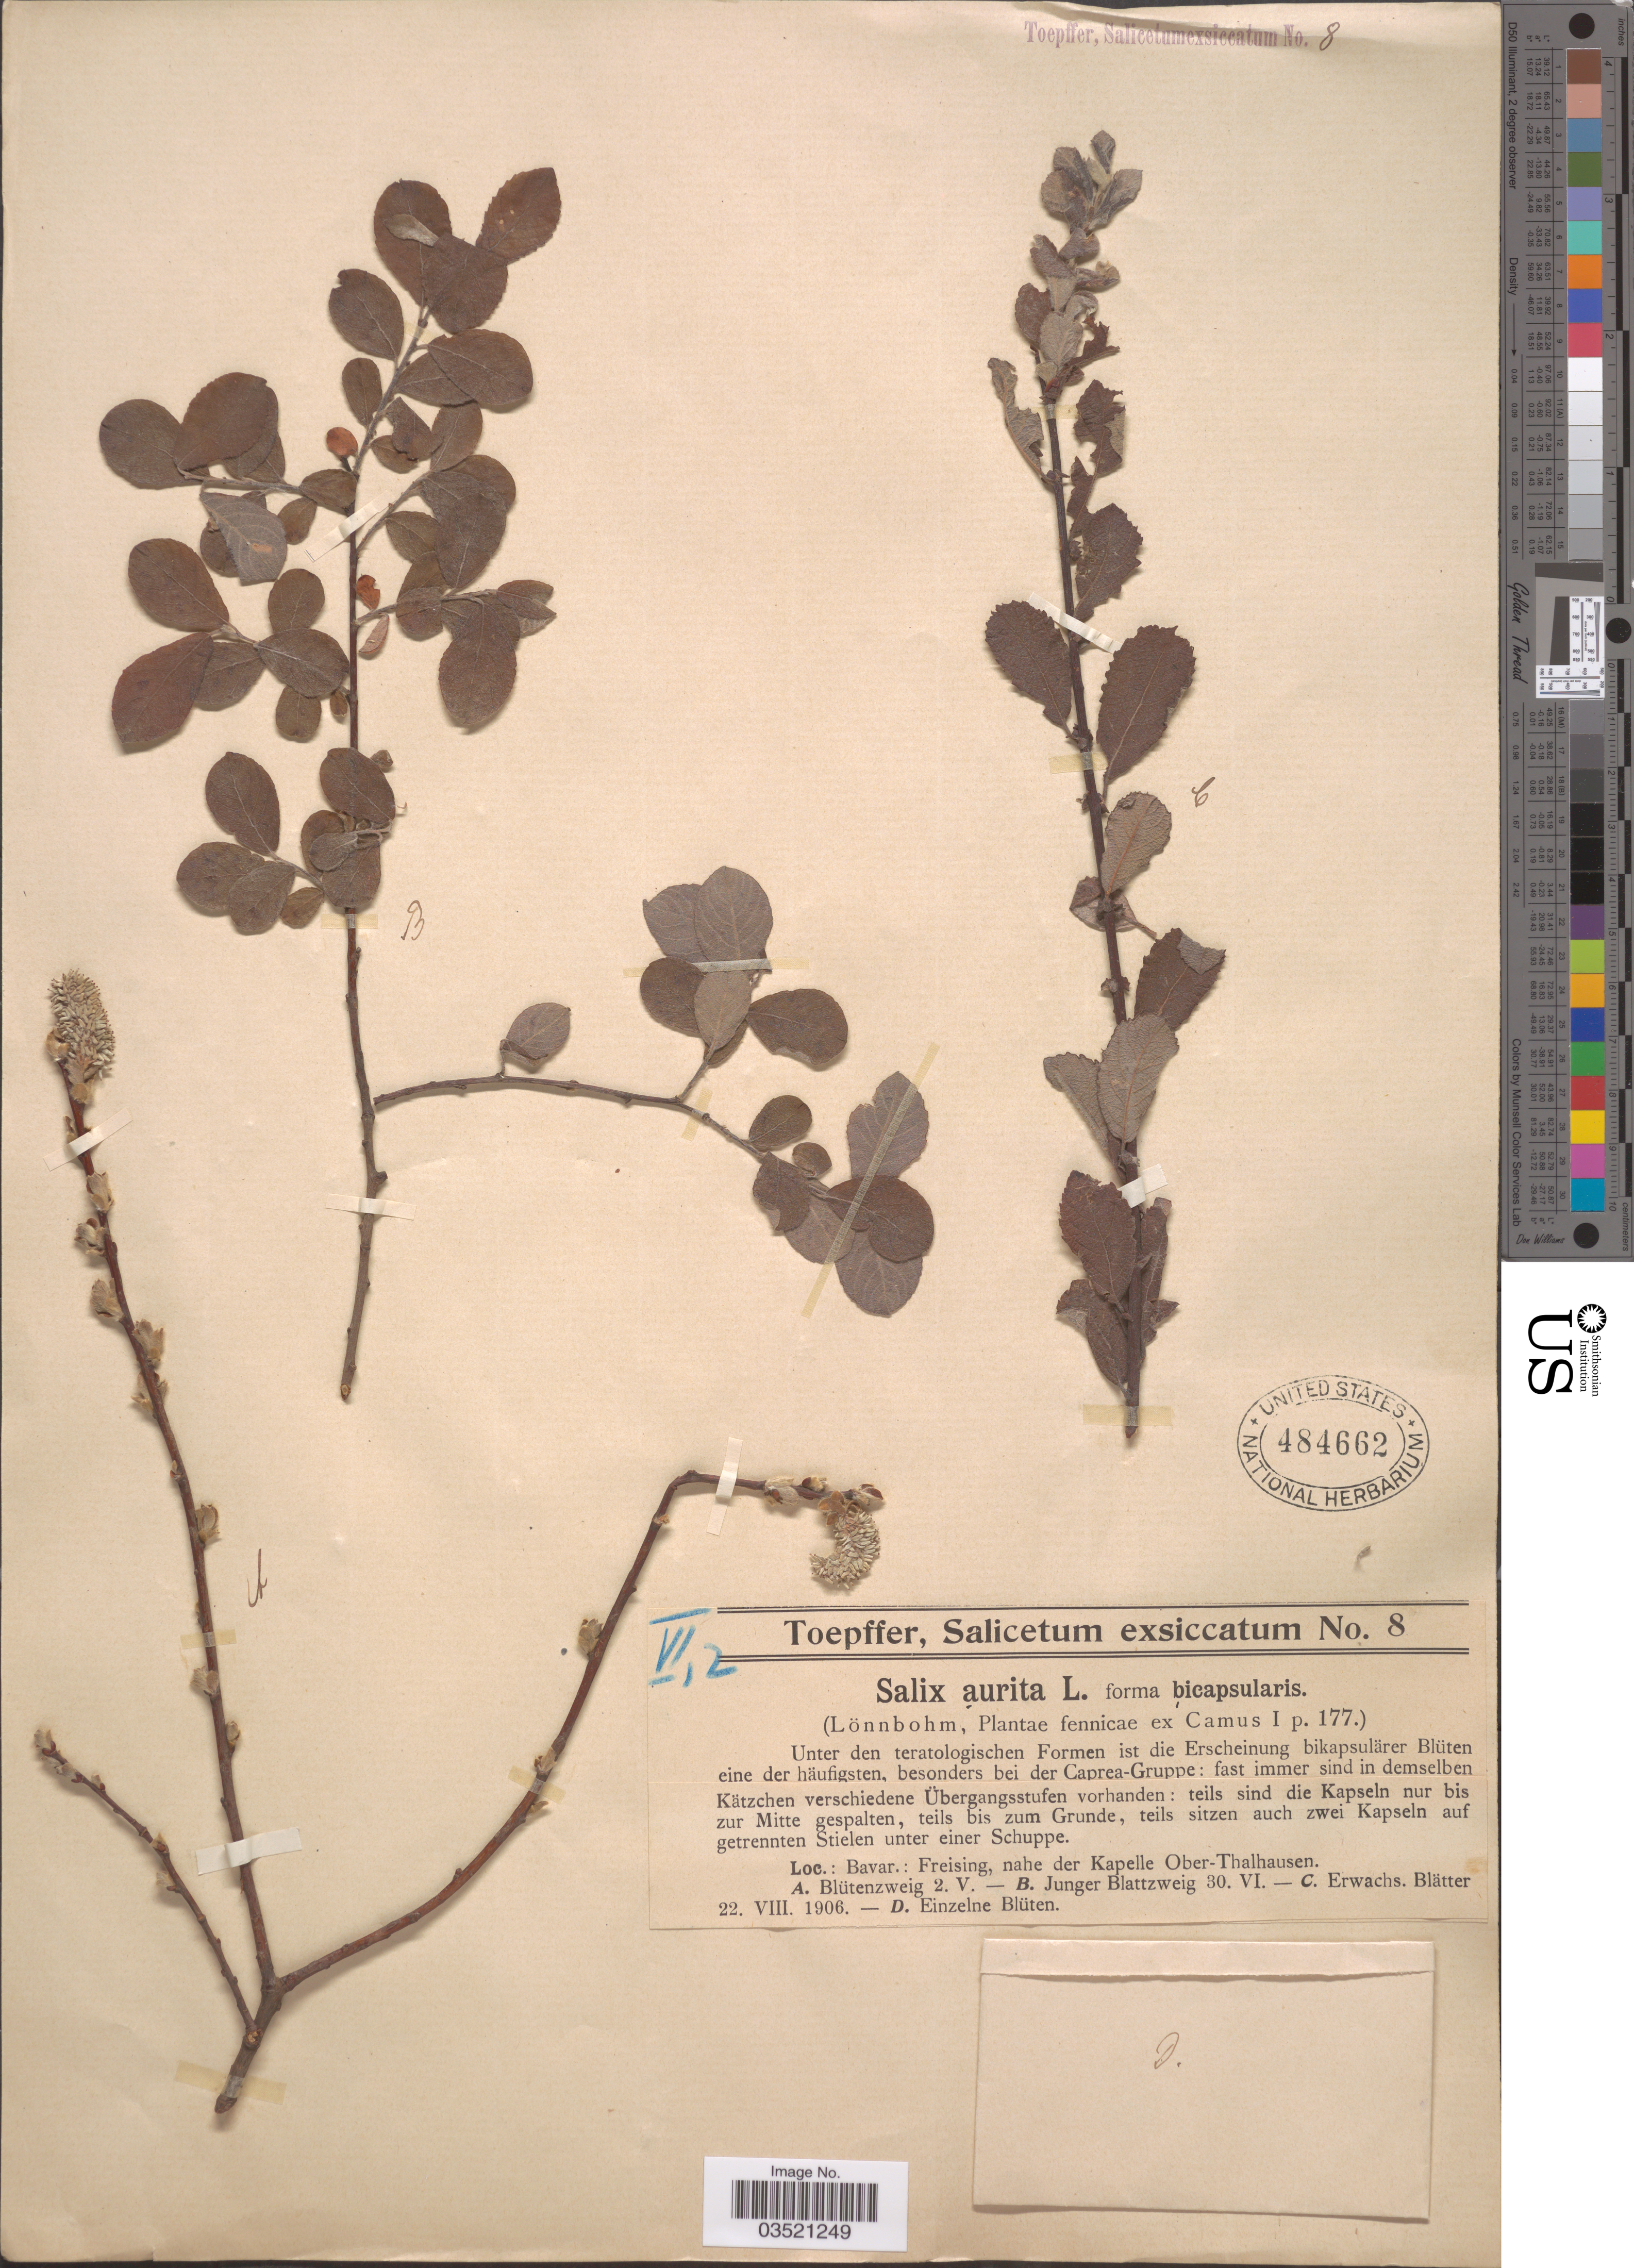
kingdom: Plantae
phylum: Tracheophyta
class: Magnoliopsida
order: Malpighiales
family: Salicaceae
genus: Salix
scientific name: Salix aurita f. bicapsularis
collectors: A. Toepffer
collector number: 8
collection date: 1906-05-02/1906-06-30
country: Germany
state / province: Bayern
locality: Bavar.: Freising, nahe der Kapelle Ober-Thalhausen.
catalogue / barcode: US 484662